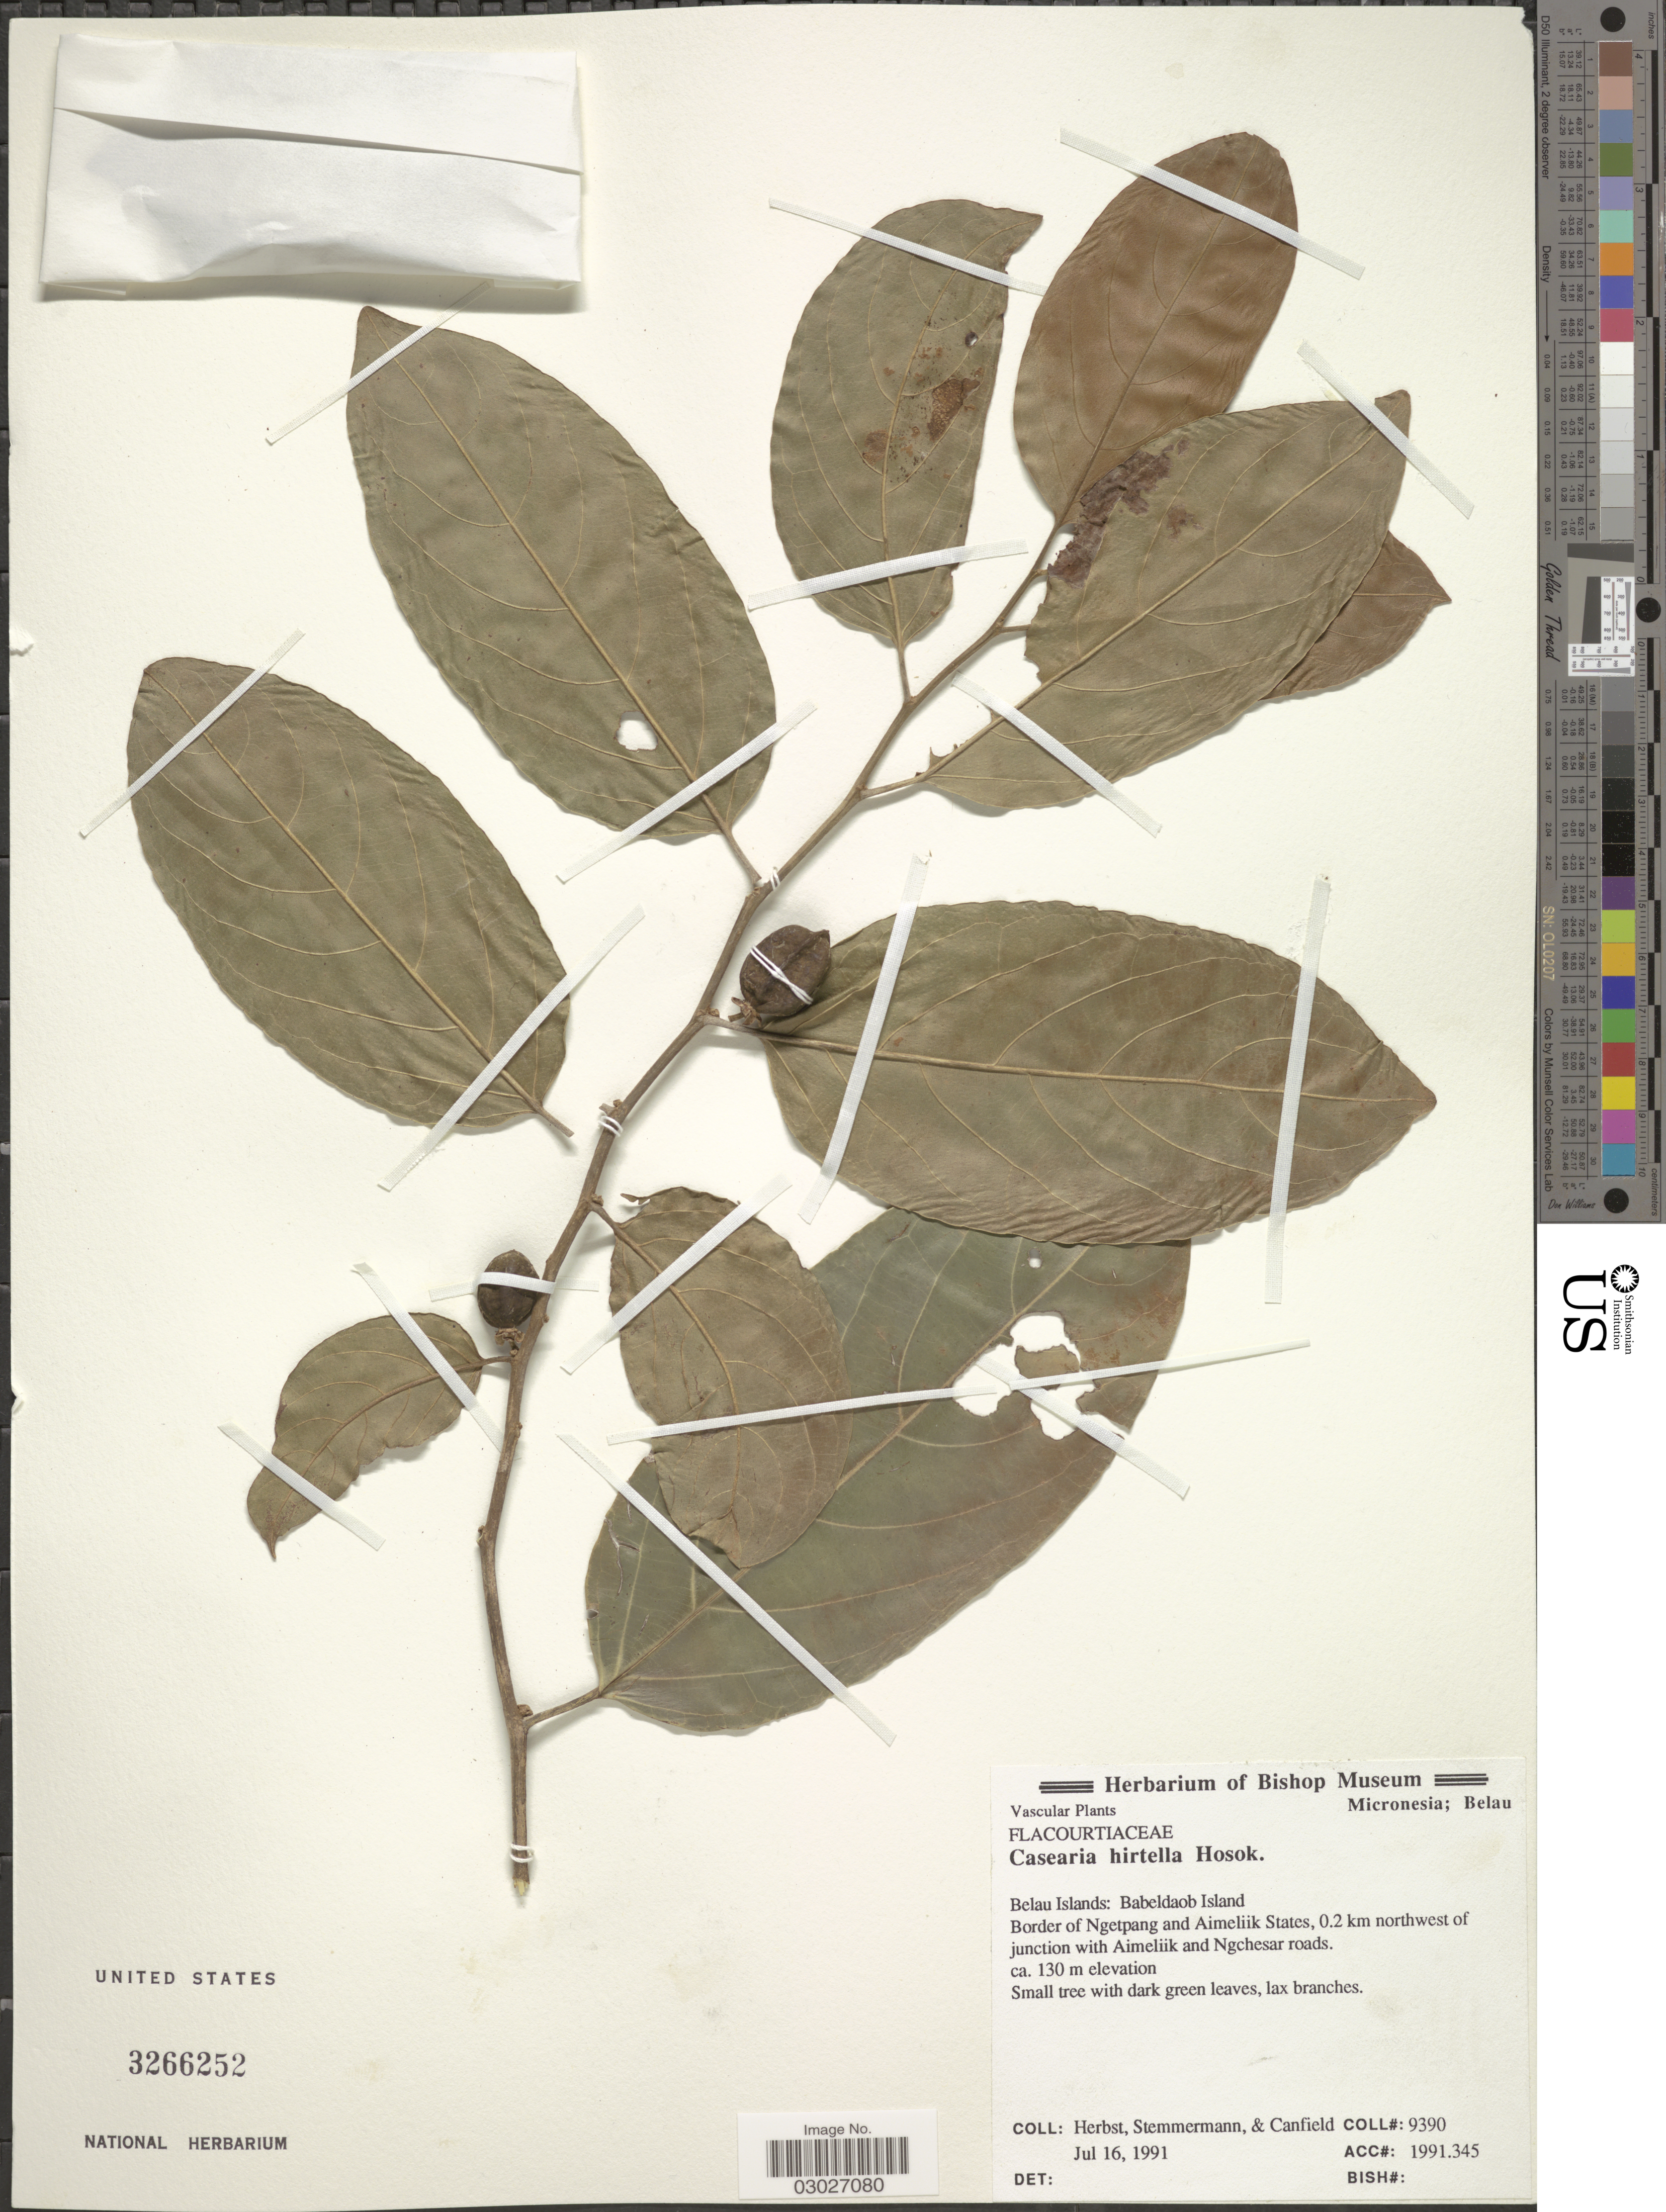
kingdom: Plantae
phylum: Tracheophyta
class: Magnoliopsida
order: Malpighiales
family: Salicaceae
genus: Casearia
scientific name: Casearia hirtella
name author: Hosok.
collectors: -. Herbst, -. Stemmermann & -. Canfield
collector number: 9390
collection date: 1991-07-16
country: Palau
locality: Belau Islands: Babeldaob Island. Border of Ngetpang and Aimeliik States, 0.2 km northwest of junction with Aimeliik and Ngchesar roads.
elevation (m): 130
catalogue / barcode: US 3266252